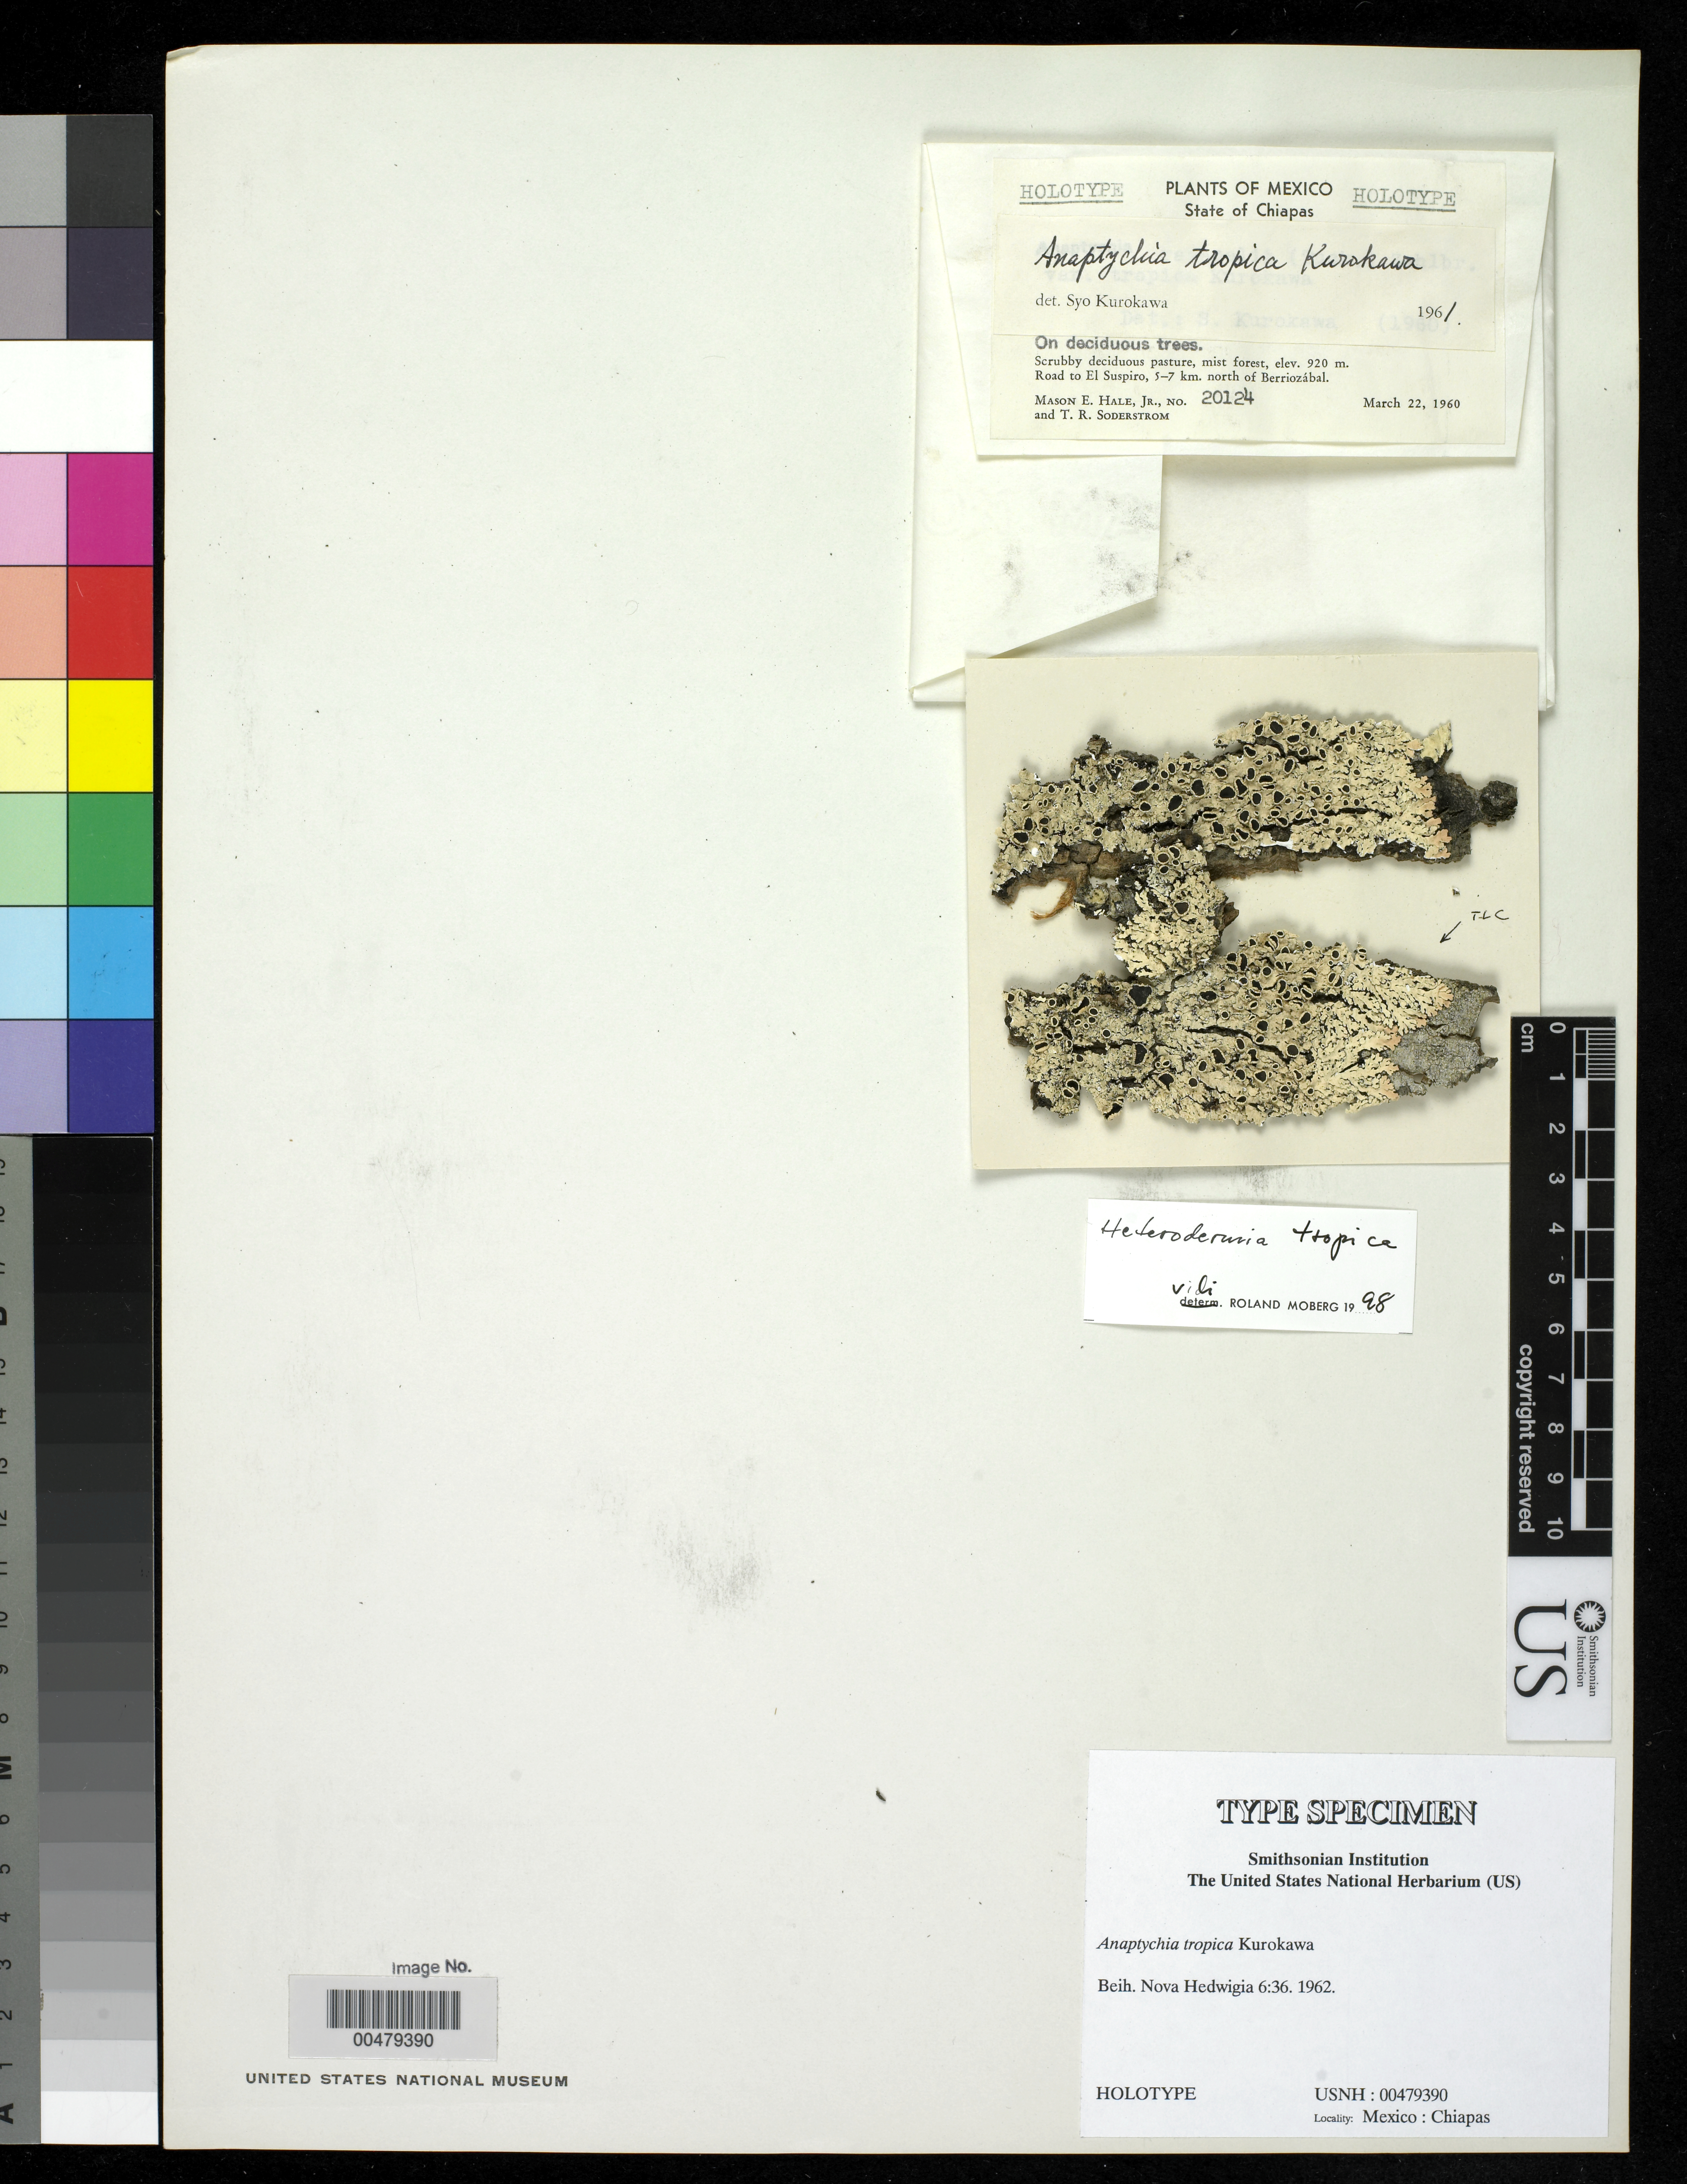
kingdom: Fungi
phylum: Ascomycota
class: Lecanoromycetes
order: Caliciales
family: Physciaceae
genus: Anaptychia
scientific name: Anaptychia tropica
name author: Kurok.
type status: Holotype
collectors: M. Hale & T. R. Soderstrom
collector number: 20124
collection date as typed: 22 Mar 1960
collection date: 1960-03-22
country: Mexico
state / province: Chiapas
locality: Road to El Suspiro, 5-7 km N of Berriozabal.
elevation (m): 920